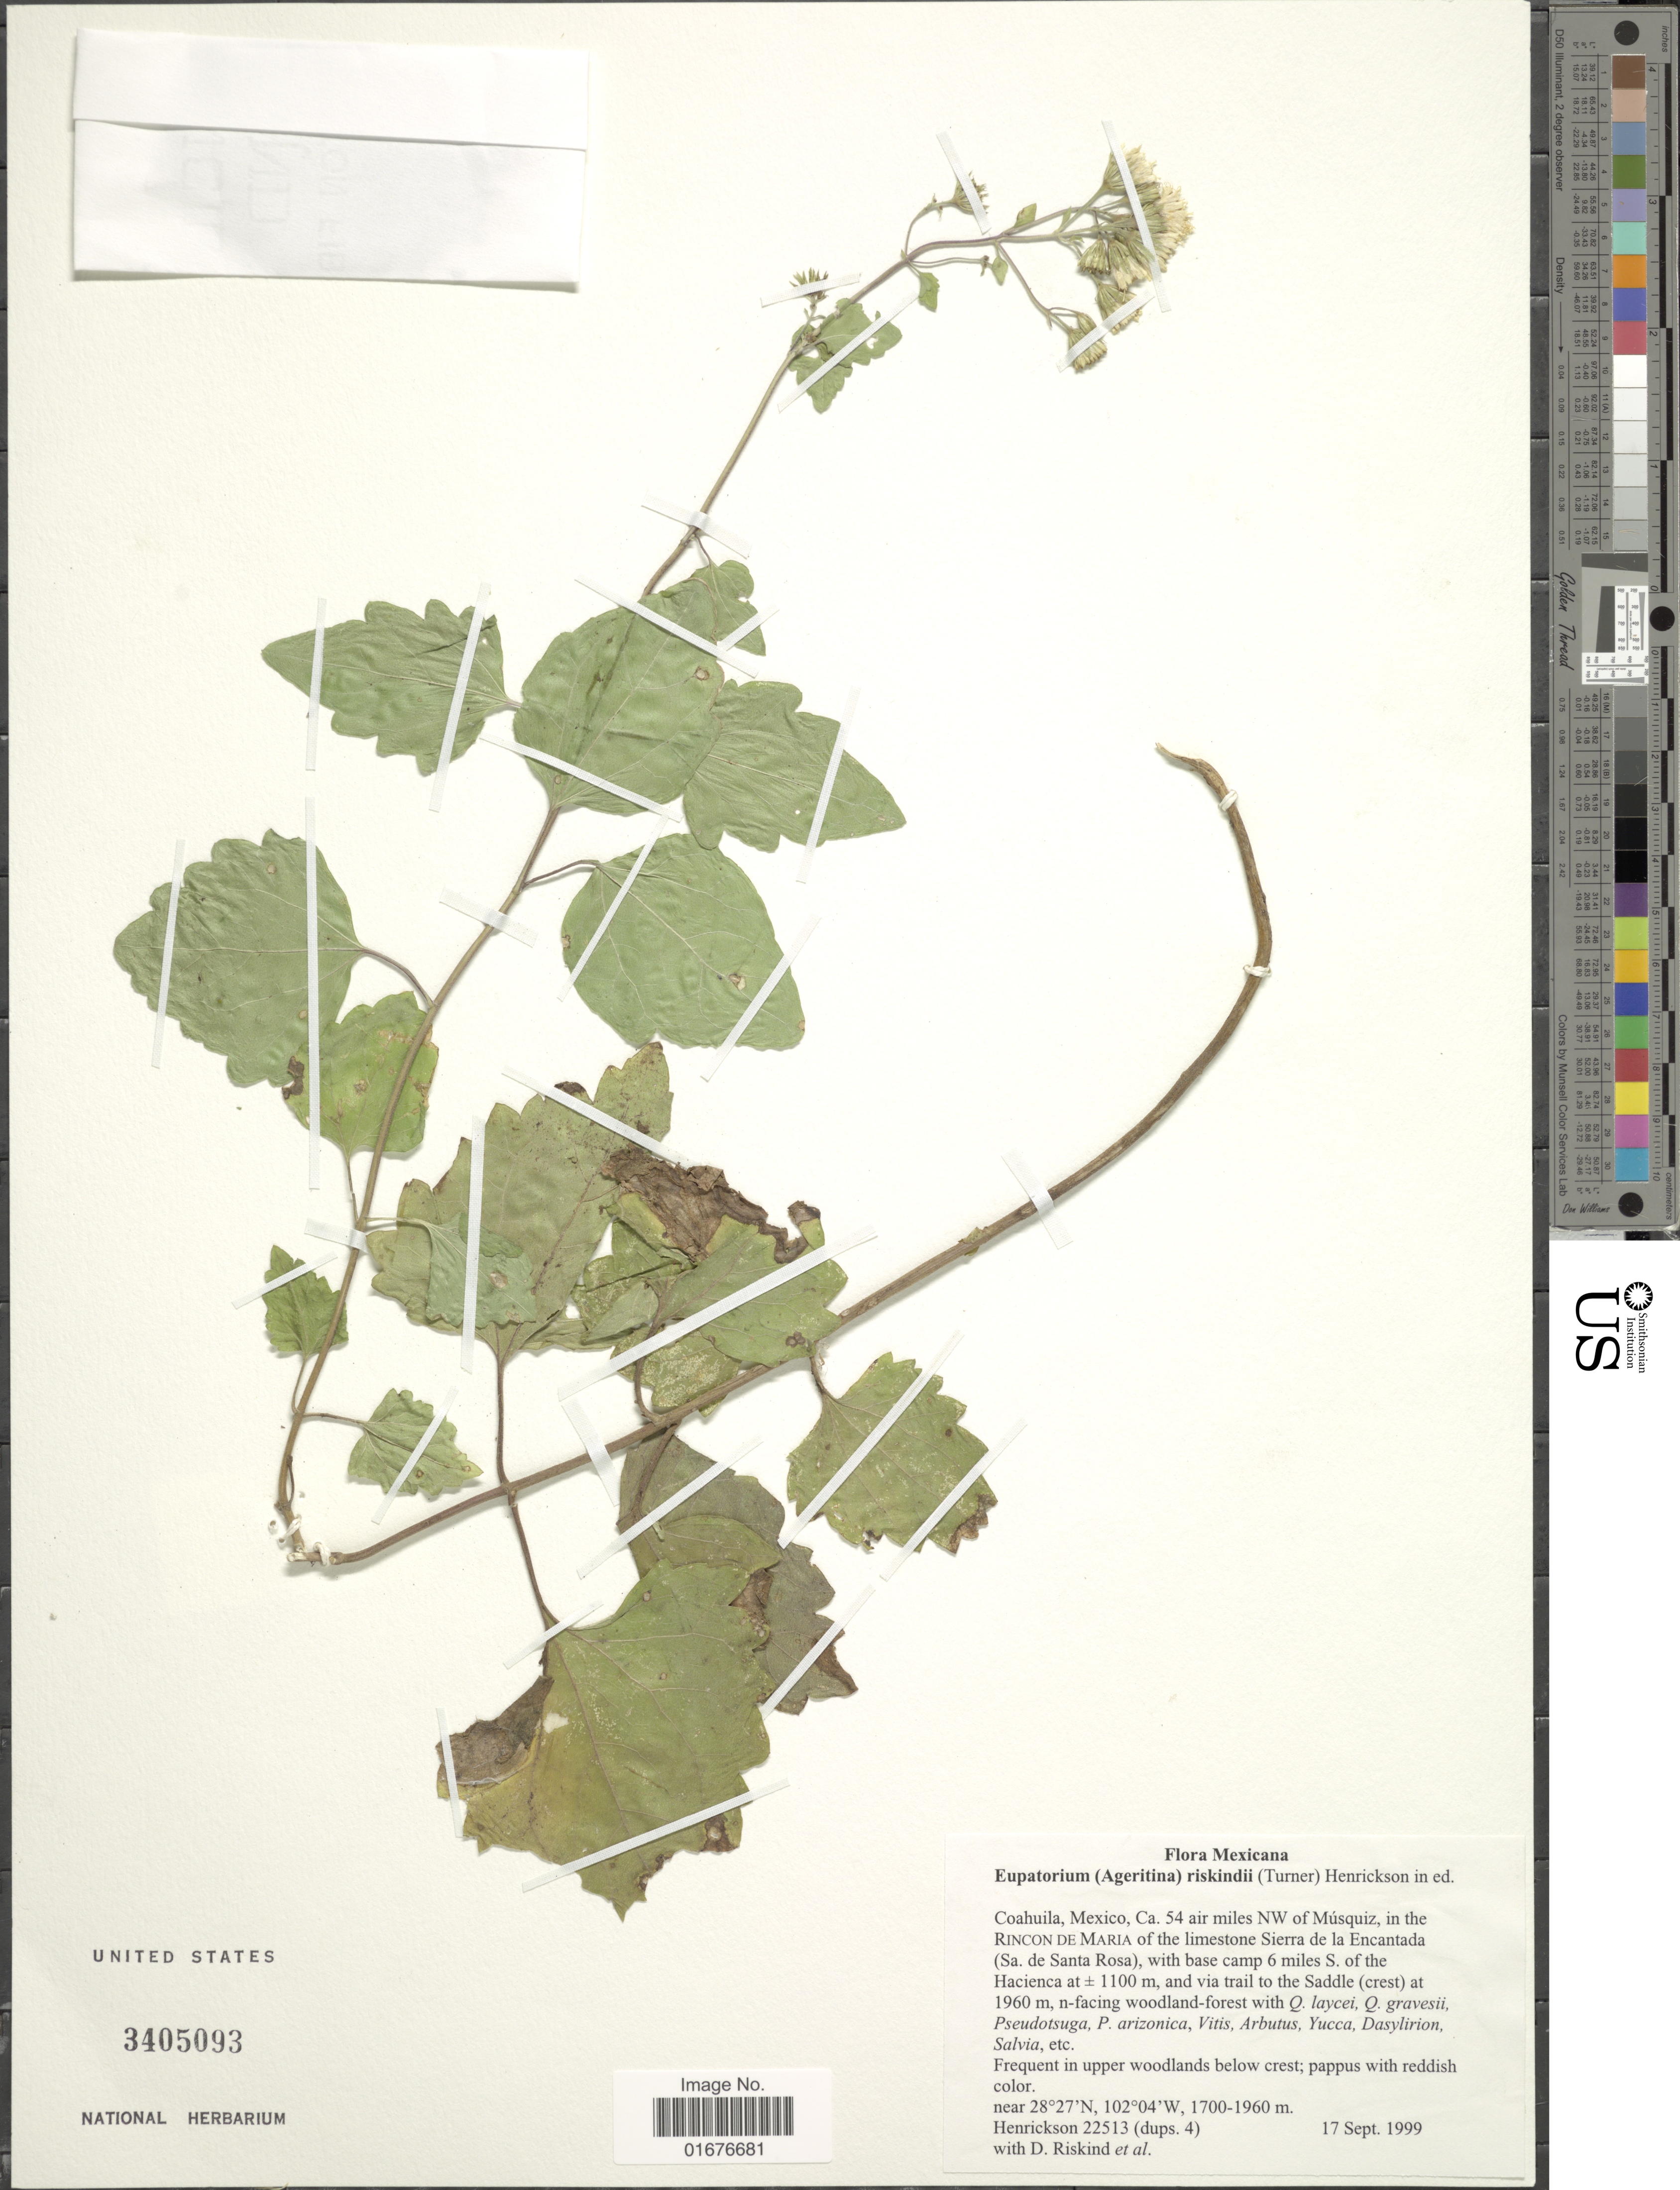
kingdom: Plantae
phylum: Tracheophyta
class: Magnoliopsida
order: Asterales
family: Asteraceae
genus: Ageratina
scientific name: Ageratina riparia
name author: (Regel) R.M. King & H. Rob.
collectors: -. Henrickson, D. Riskind & et al.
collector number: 22513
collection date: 1999-09-17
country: Mexico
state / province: Coahuila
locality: Ca. 54 air miles NW of Músquiz, in the Rincon de Maria of the limestone Sierra de la Encantada (Sa. de Santa Rosa), with base camp 6 miles S. of the Hacienda at ±1100m, and via trail to the Saddle (crest) at 1960 m, n-facing woodland-forest, frequent in upper woodlands below crest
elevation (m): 1700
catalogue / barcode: US 3405093